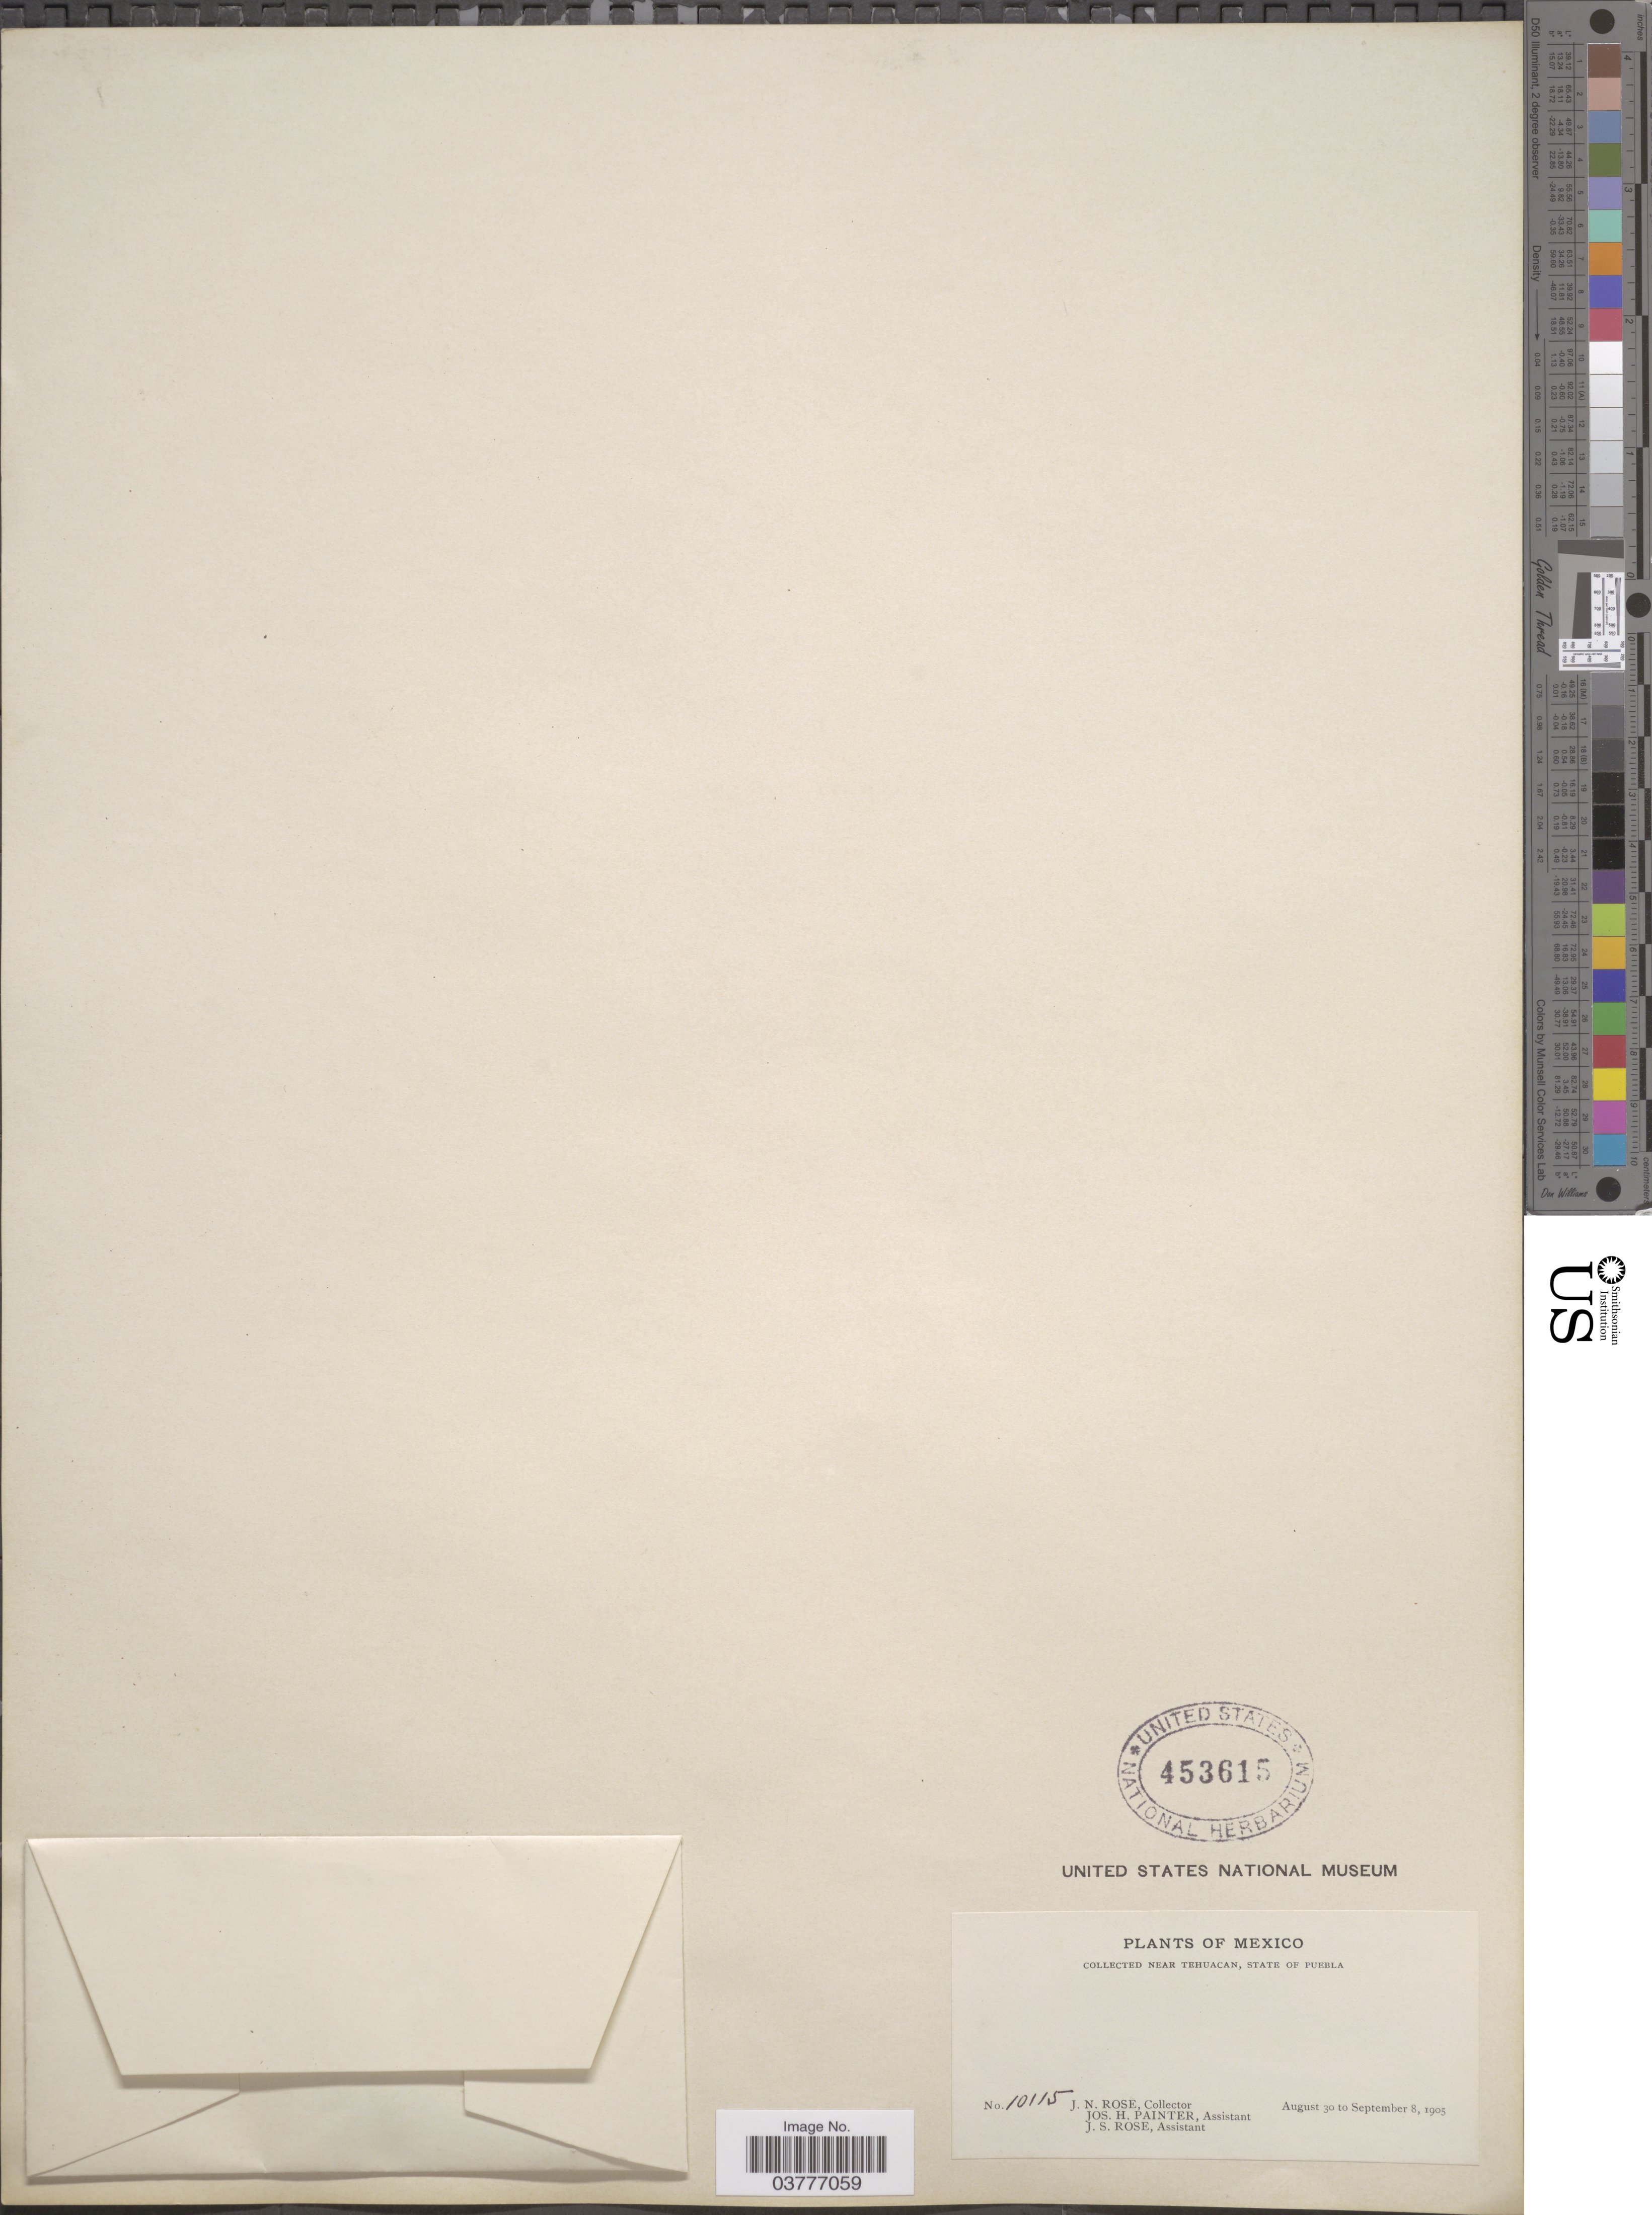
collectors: J. N. Rose, J. H. Painter & J. S. Rose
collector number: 10115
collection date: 1905-08-30/1905-09-08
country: Mexico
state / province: Puebla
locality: Near Tehuacan.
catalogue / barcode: US 453615